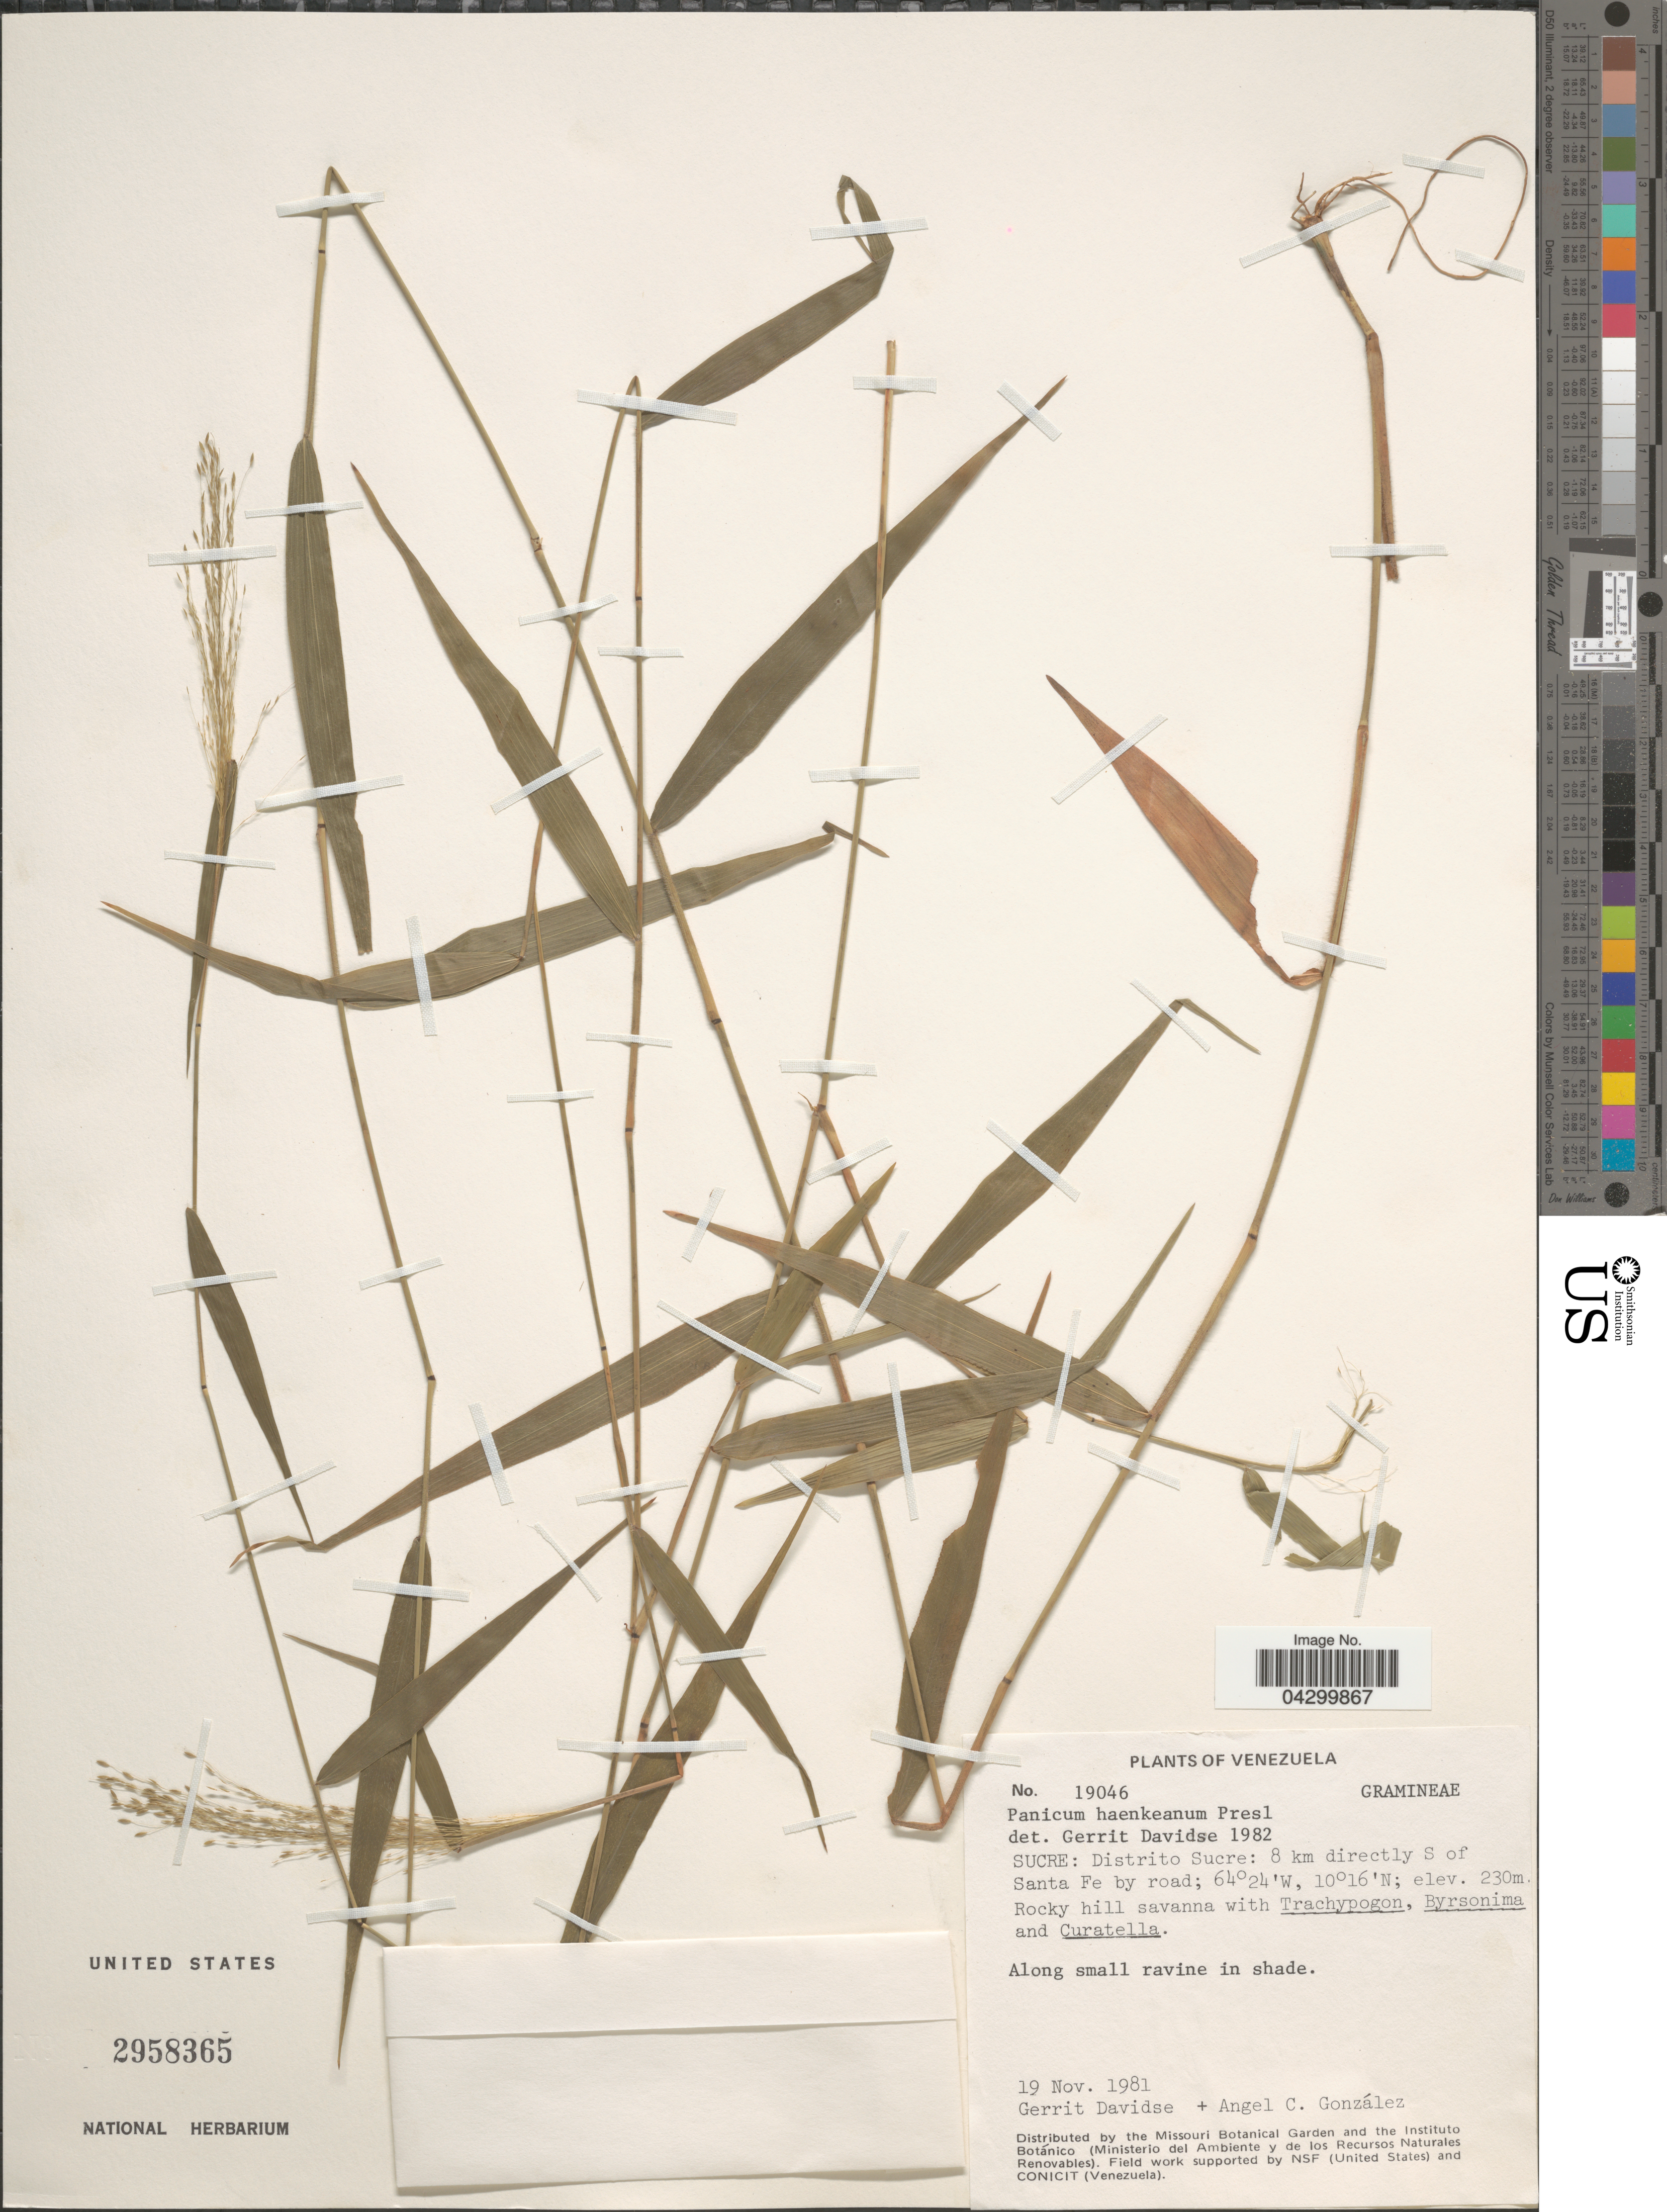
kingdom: Plantae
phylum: Tracheophyta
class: Liliopsida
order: Poales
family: Poaceae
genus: Panicum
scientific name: Panicum haenkeanum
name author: J. Presl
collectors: G. Davidse & A. C. González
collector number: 19046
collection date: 1981-11-19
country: Venezuela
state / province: Sucre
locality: Sucre: Distrito Sucre: 8 km directly S of Sante Fe by road. Rocky hill savanna. Along small ravine in shade.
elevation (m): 230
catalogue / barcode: US 2958365